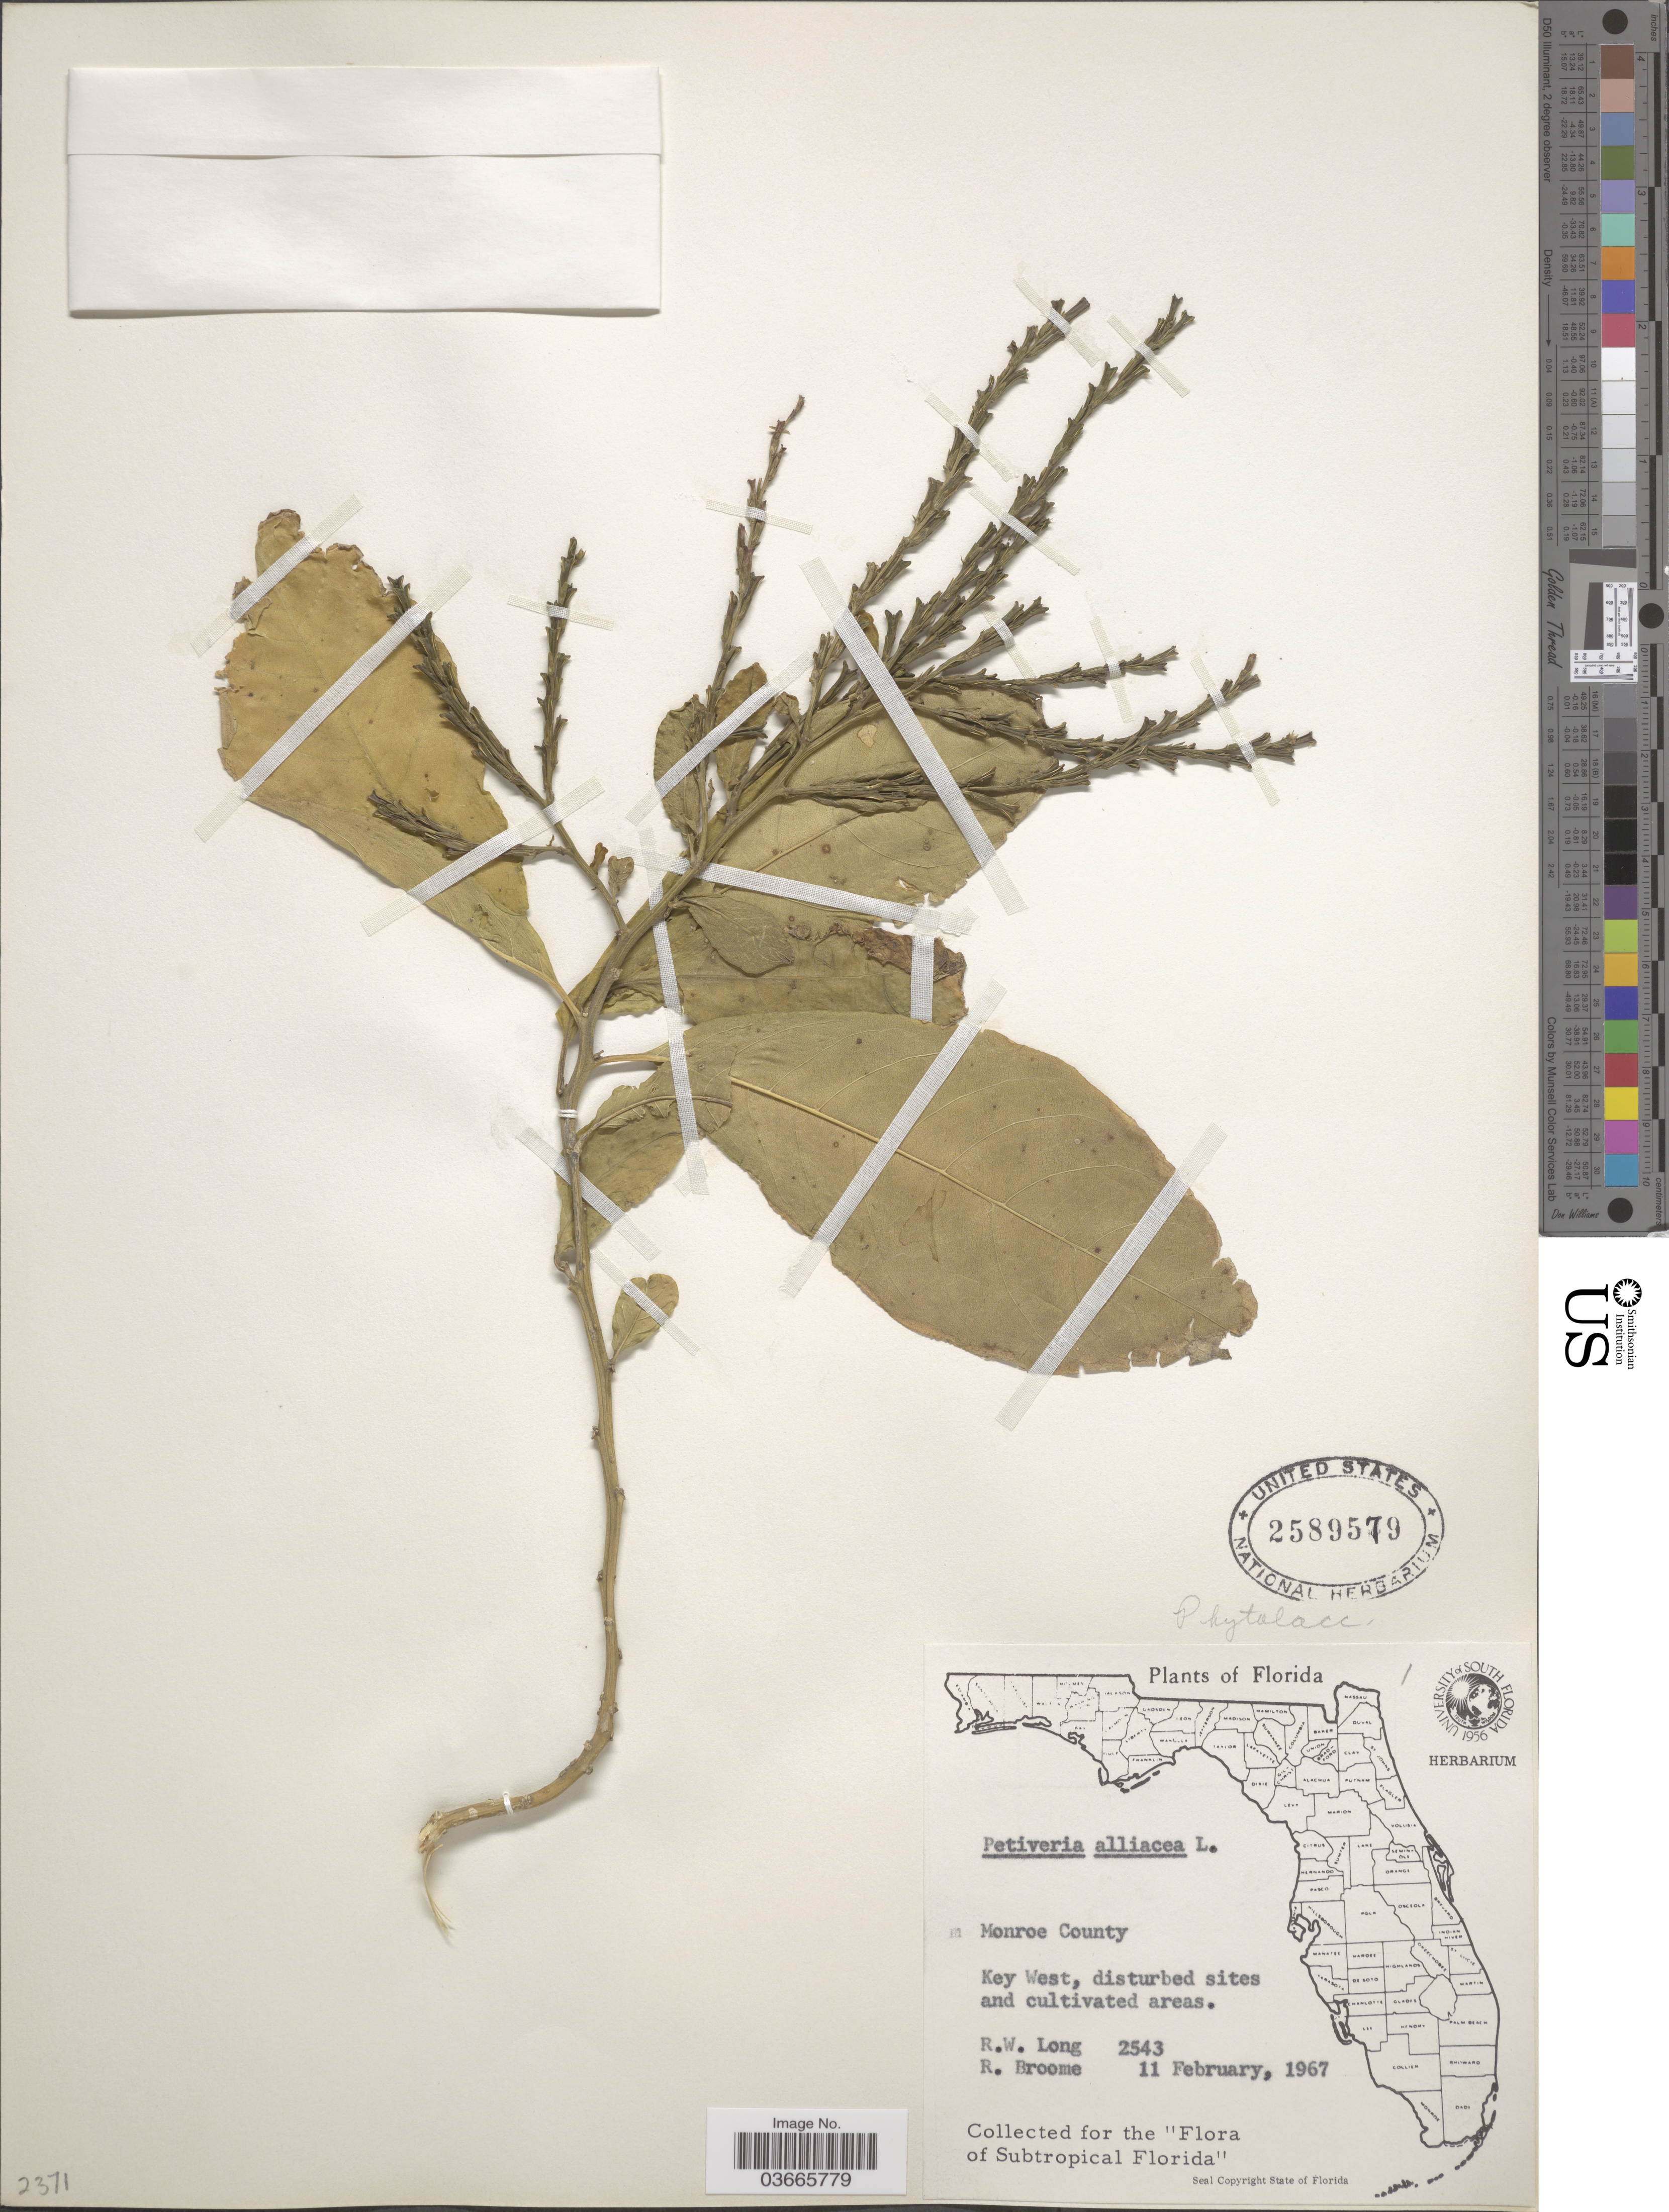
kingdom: Plantae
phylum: Tracheophyta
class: Magnoliopsida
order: Caryophyllales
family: Phytolaccaceae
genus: Petiveria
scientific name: Petiveria alliacea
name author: L.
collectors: R. W. Long & R. Broome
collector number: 2543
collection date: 1967-02-11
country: United States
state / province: Florida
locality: Monroe County. Key West.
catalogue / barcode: US 2589579